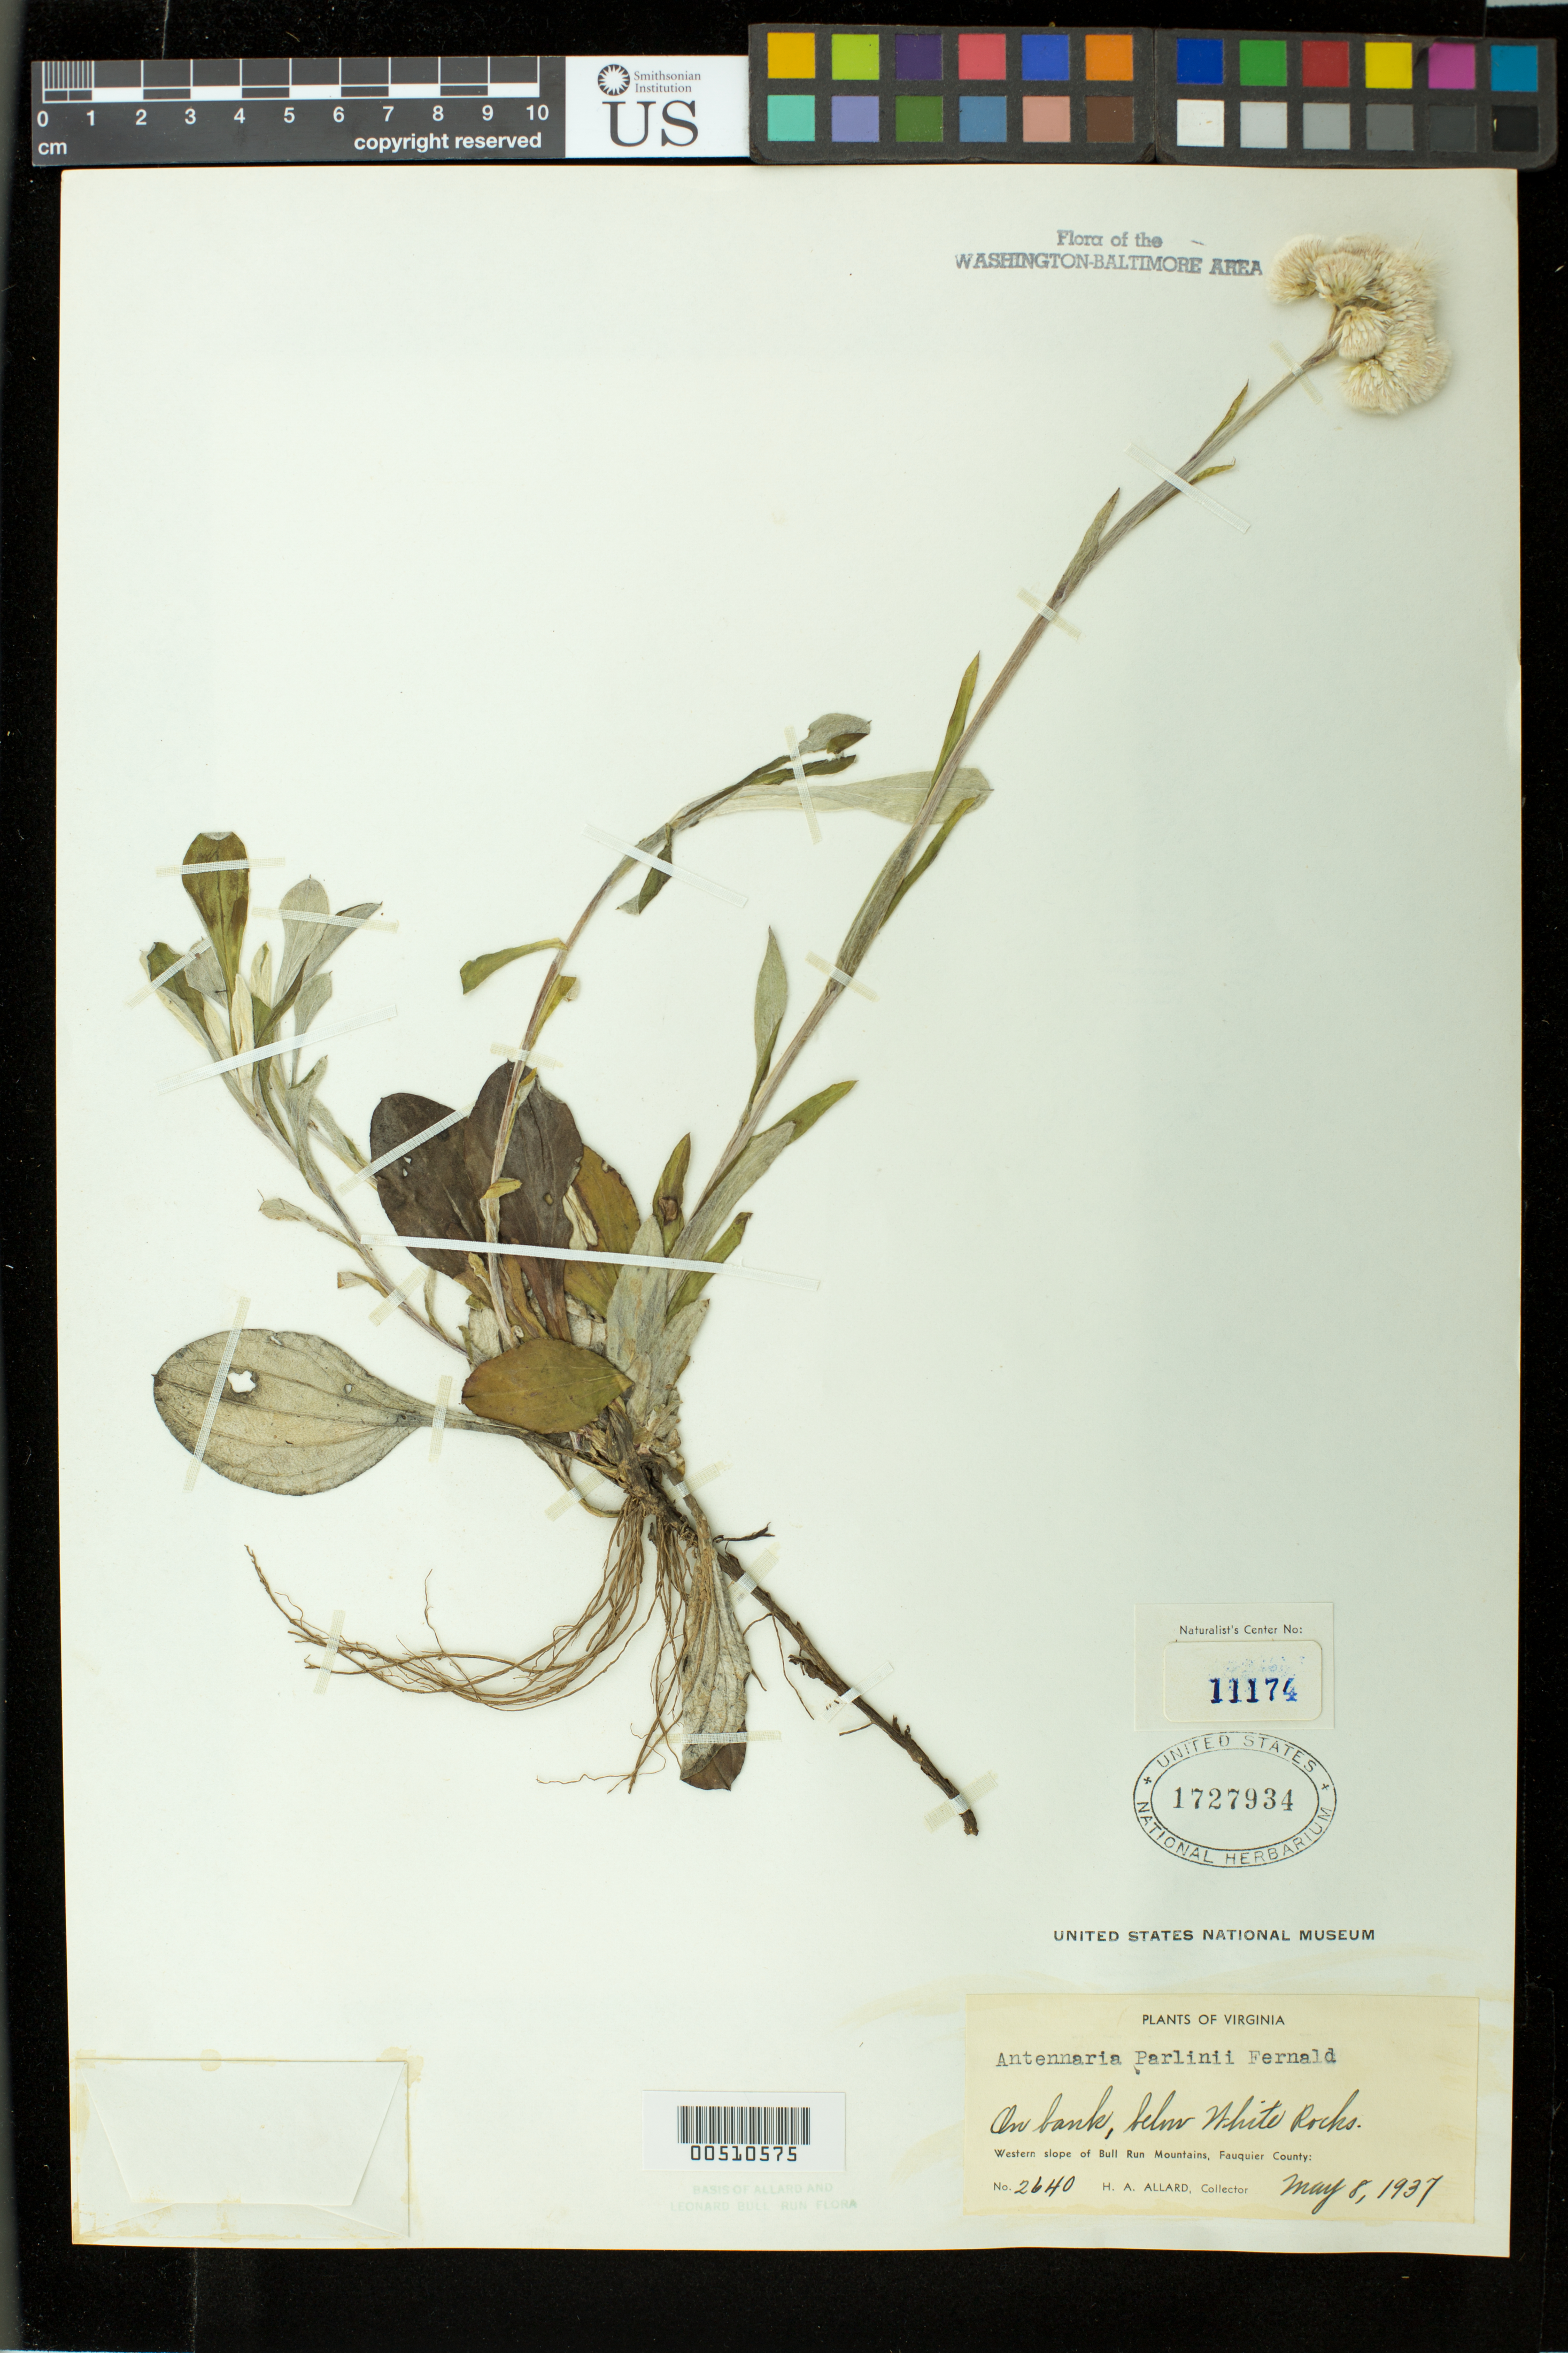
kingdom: Plantae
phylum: Tracheophyta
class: Magnoliopsida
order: Asterales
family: Asteraceae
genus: Antennaria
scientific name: Antennaria parlinii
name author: Fernald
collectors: H. A. Allard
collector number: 2640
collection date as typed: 08 May 1937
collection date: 1937-05-08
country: United States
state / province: Virginia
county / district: Fauquier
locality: Below White Rocks, W slope of Bull Run Mts. Bull Run Mts.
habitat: on bank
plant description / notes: Specimens returned from Naturalist Center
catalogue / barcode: US 1727934